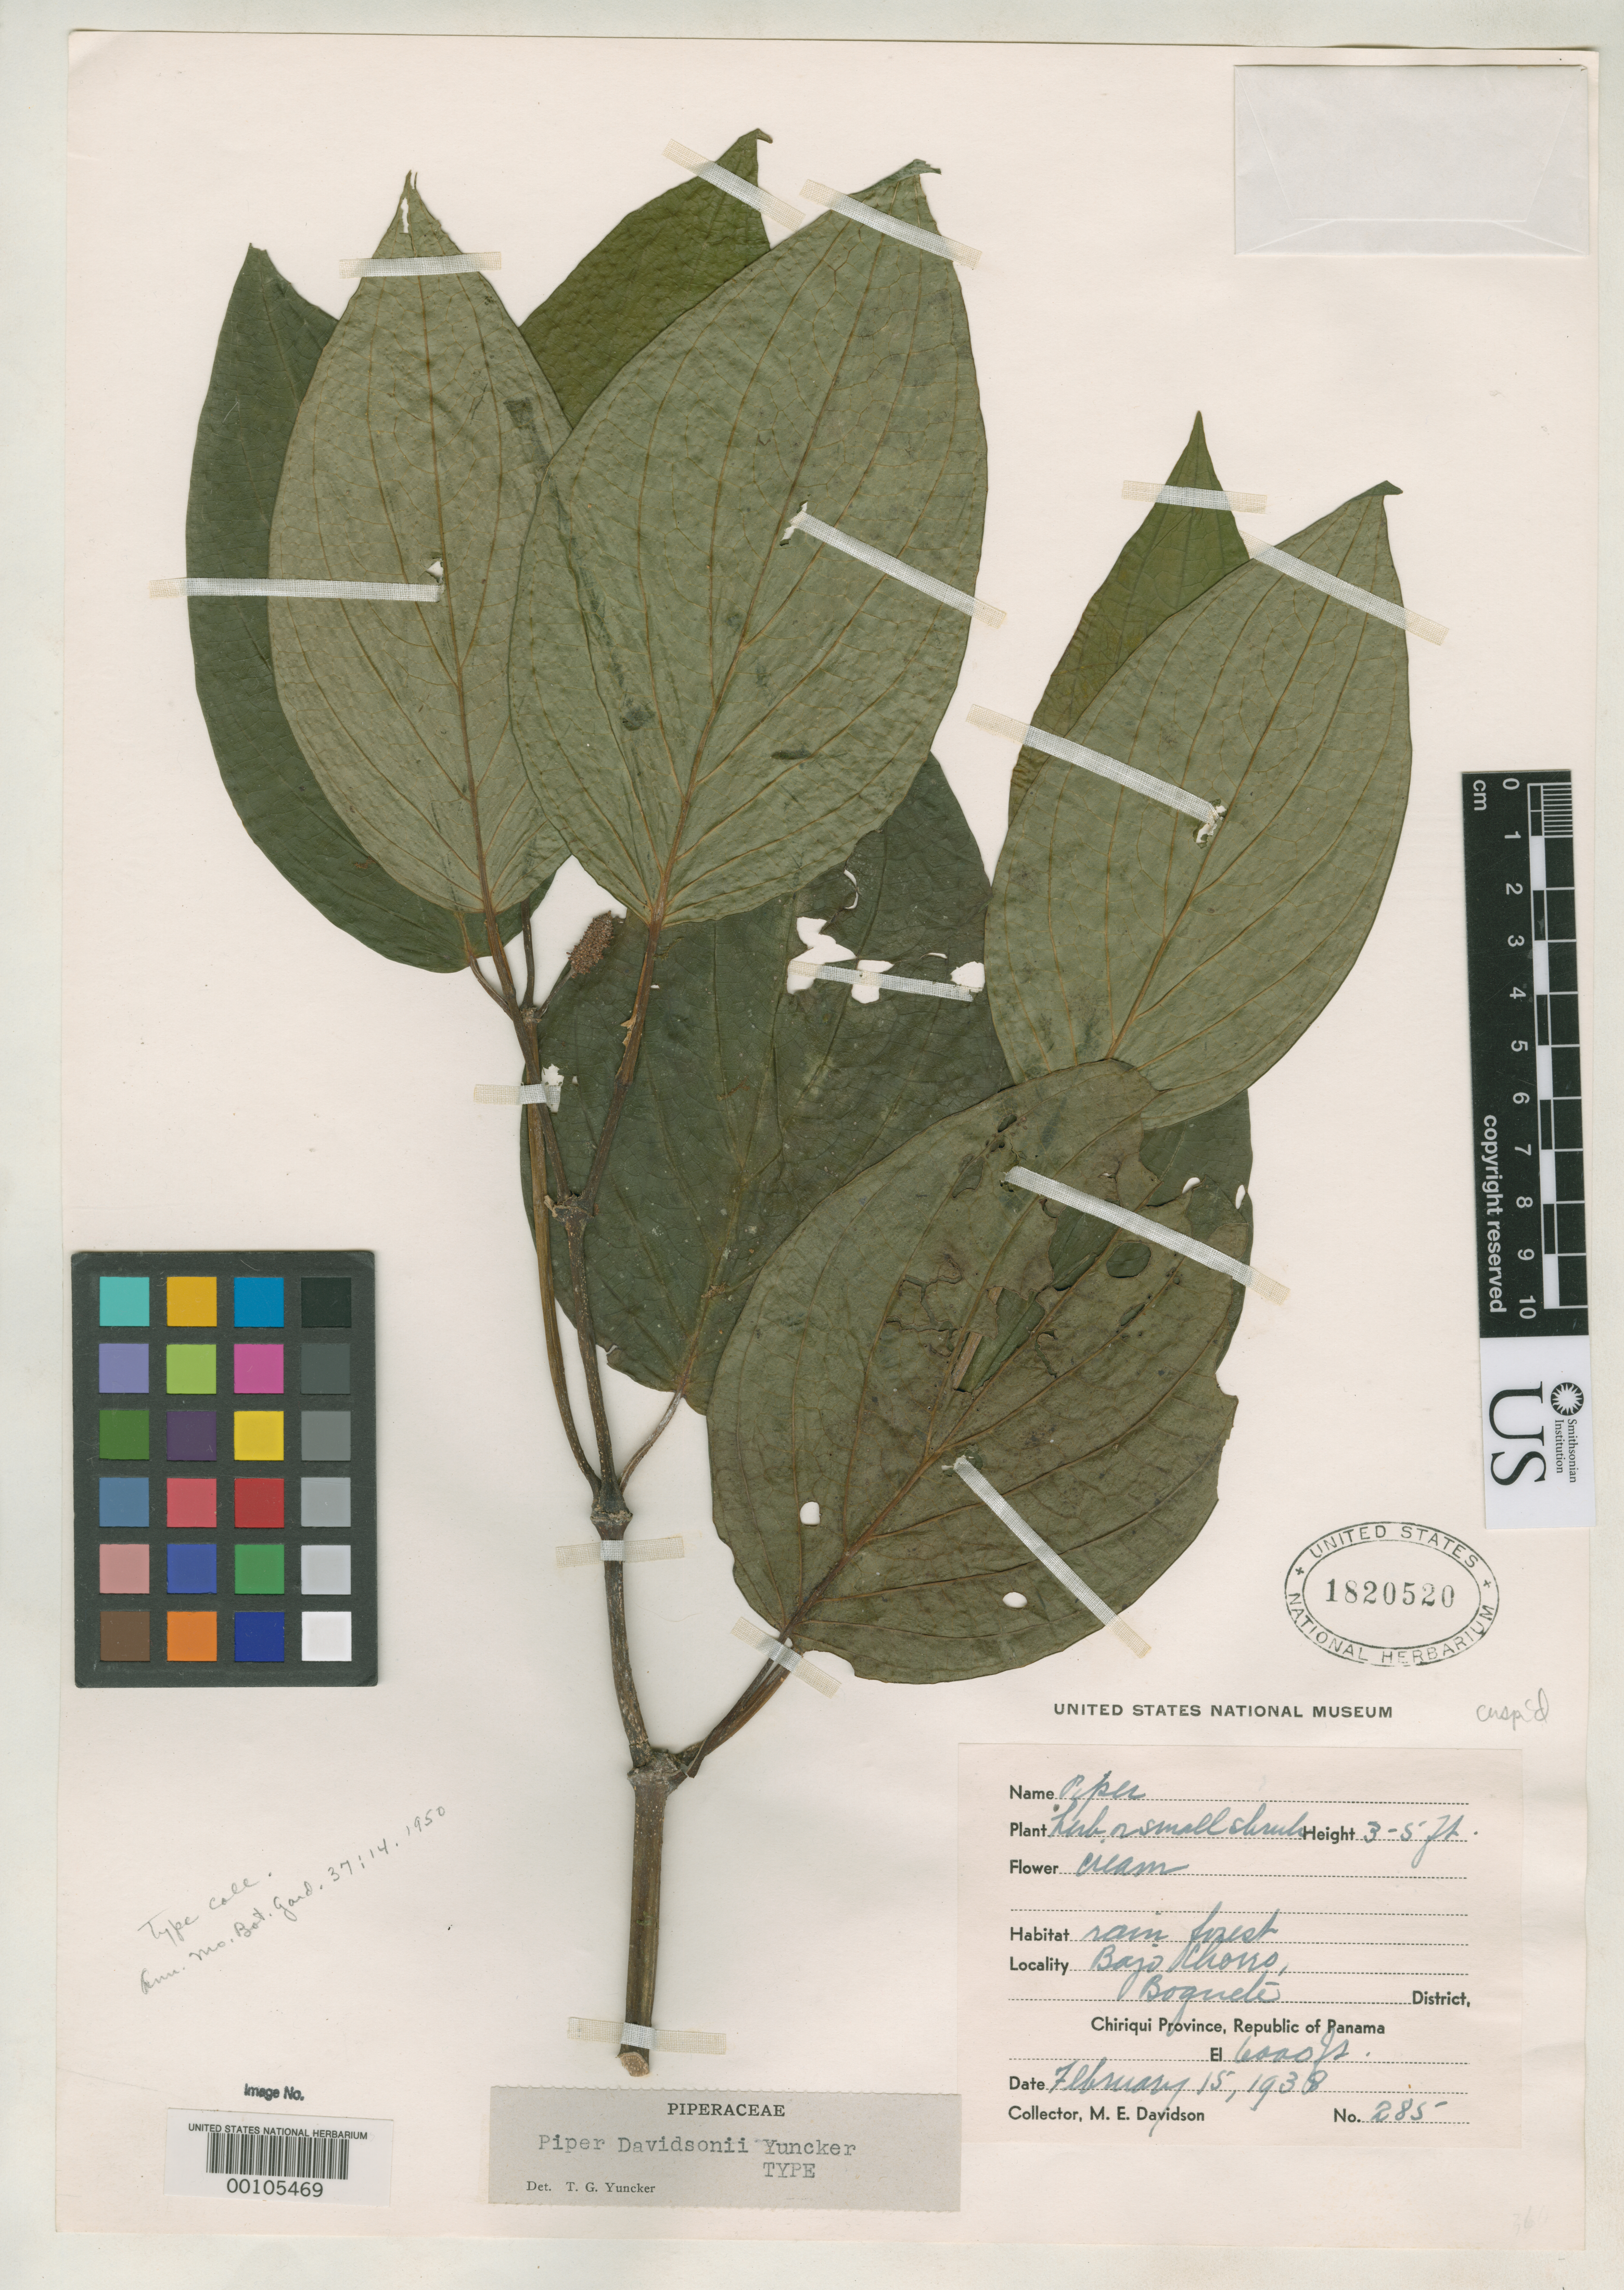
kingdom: Plantae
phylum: Tracheophyta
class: Magnoliopsida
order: Piperales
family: Piperaceae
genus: Piper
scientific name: Piper davidsonii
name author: Yunck.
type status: Holotype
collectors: M. Davidson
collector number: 285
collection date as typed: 15 Feb 1938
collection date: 1938-02-15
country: Panama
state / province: Chiriquí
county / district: Boquete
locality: Bajo Chorro.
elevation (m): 1800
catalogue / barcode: US 1820520